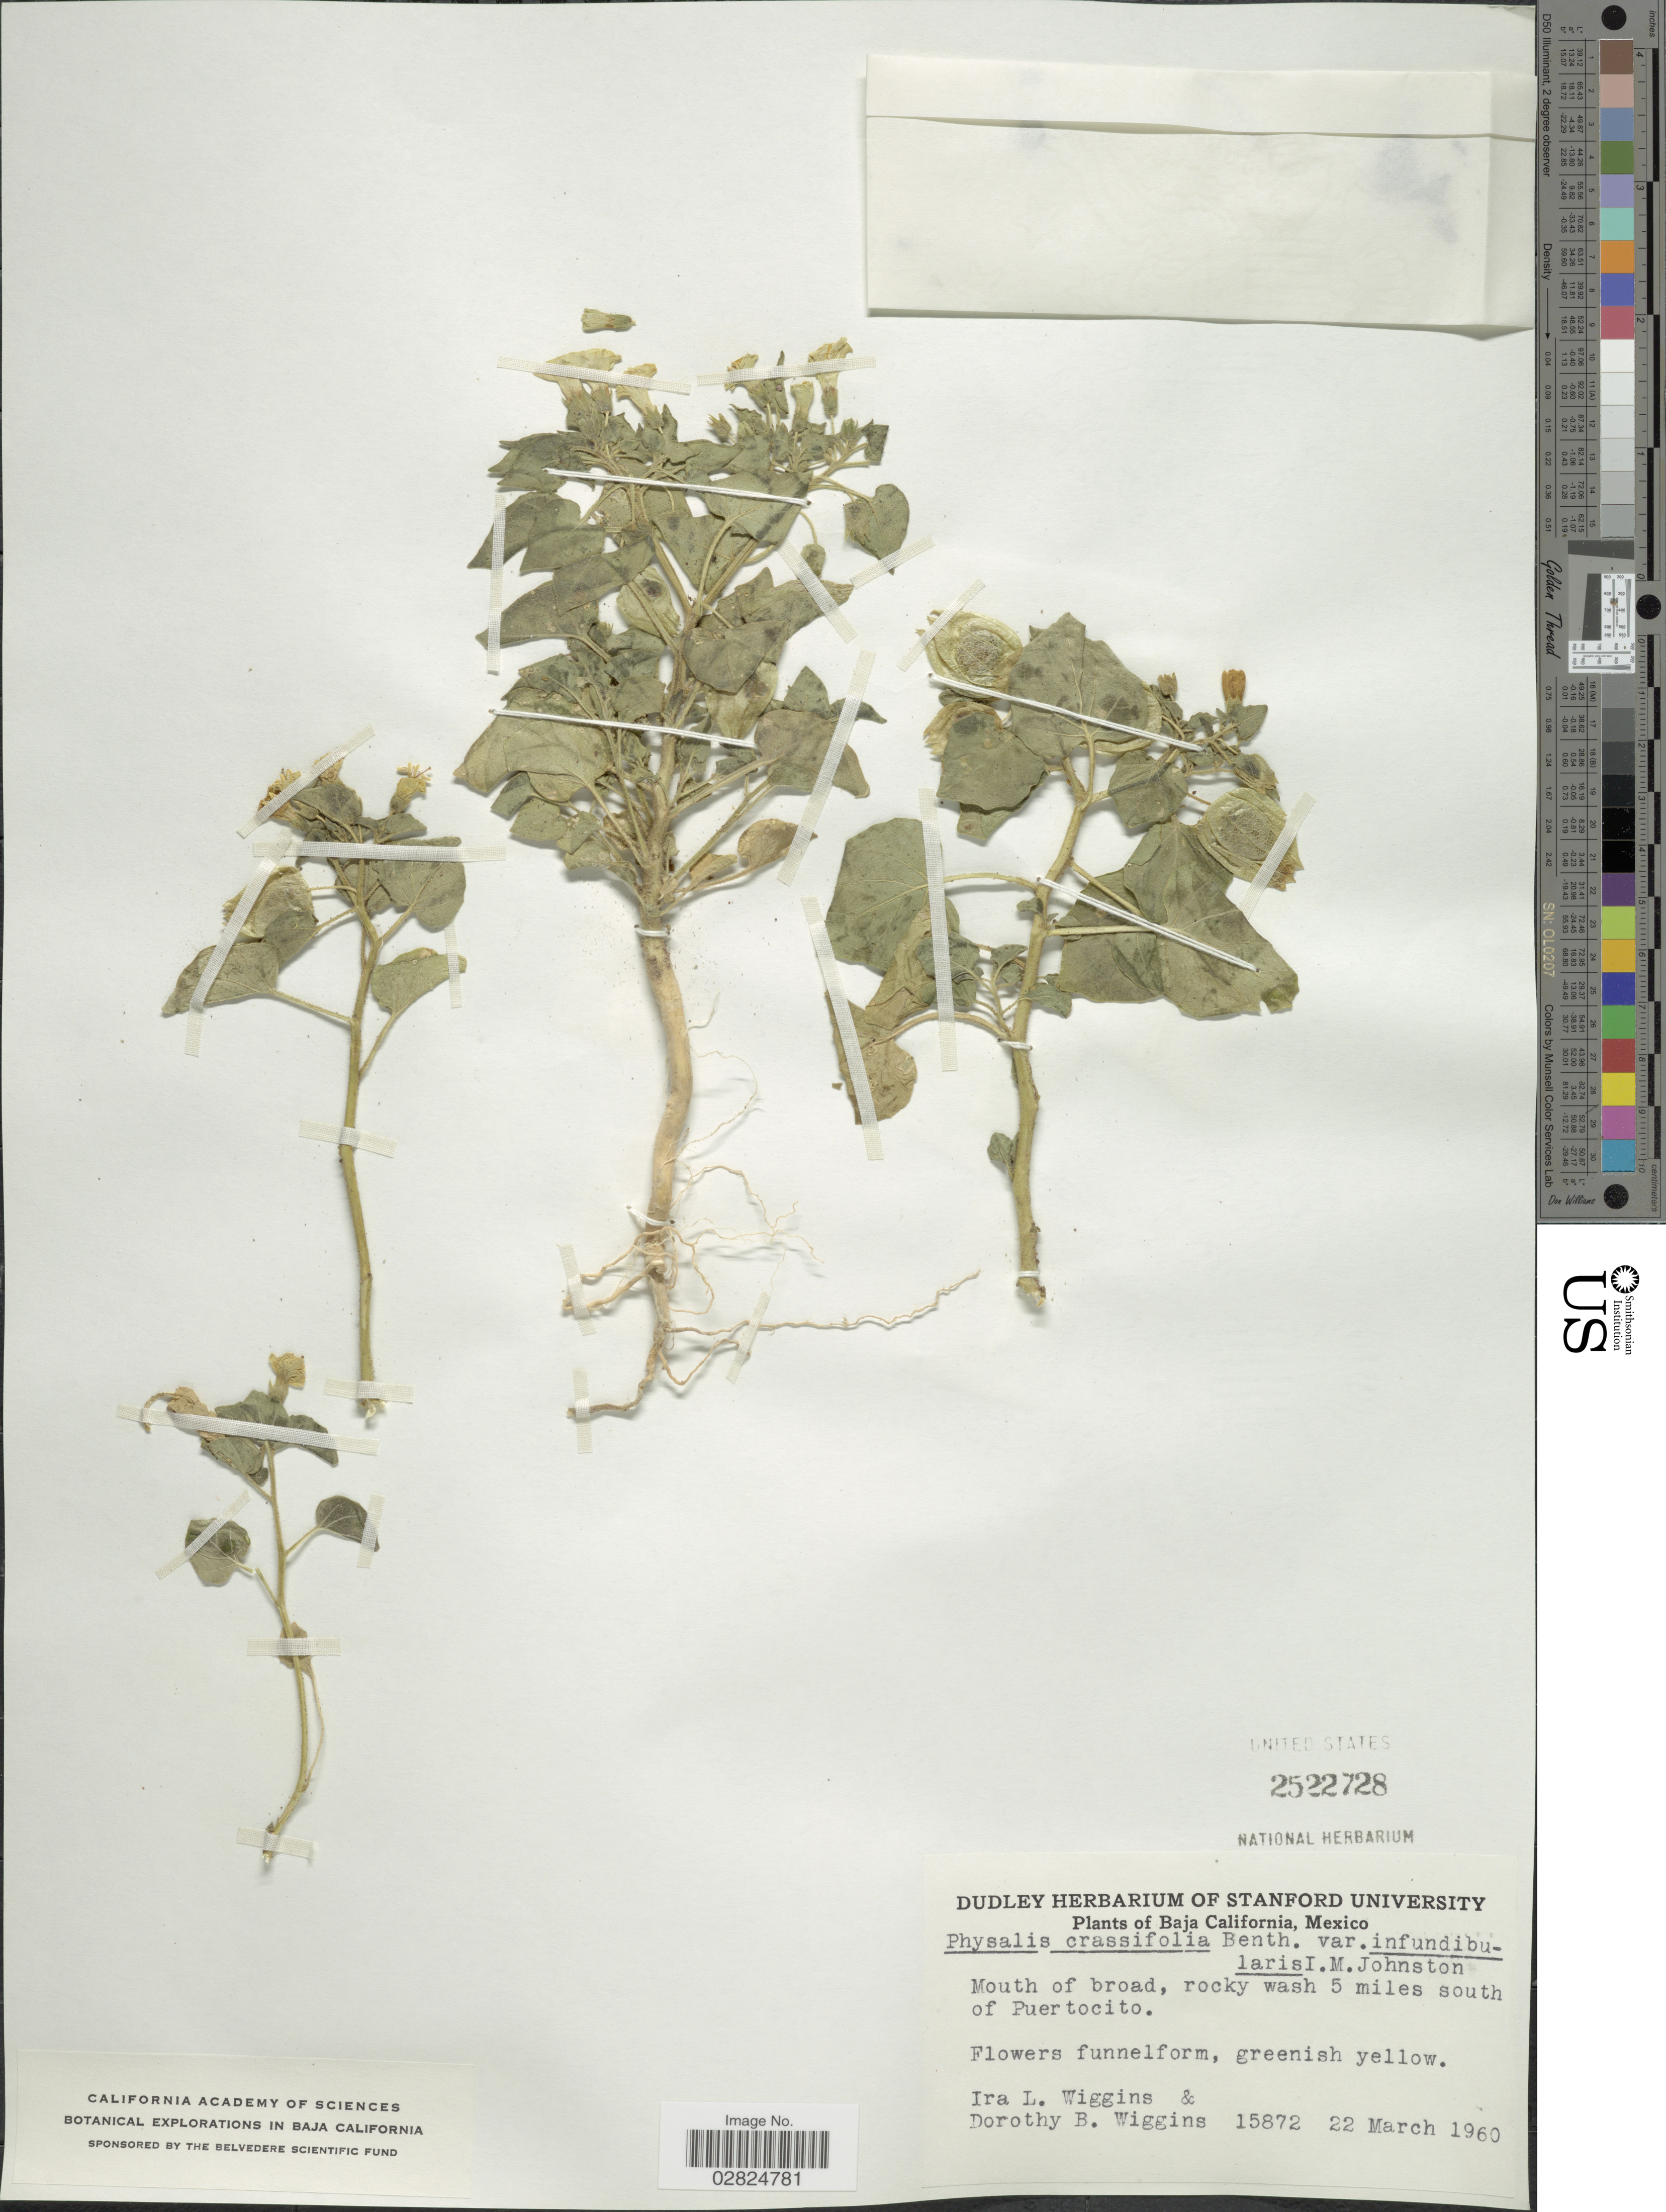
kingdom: Plantae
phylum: Tracheophyta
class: Magnoliopsida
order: Solanales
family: Solanaceae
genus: Physalis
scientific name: Physalis crassifolia var. infundibularis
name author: I.M. Johnst.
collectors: I. L. Wiggins & D. B. Wiggins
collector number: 15872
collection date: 1960-03-22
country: Mexico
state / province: Baja California Norte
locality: Mouth of broad, rocky wash 5 miles south of Puertocito.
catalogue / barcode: US 2522728